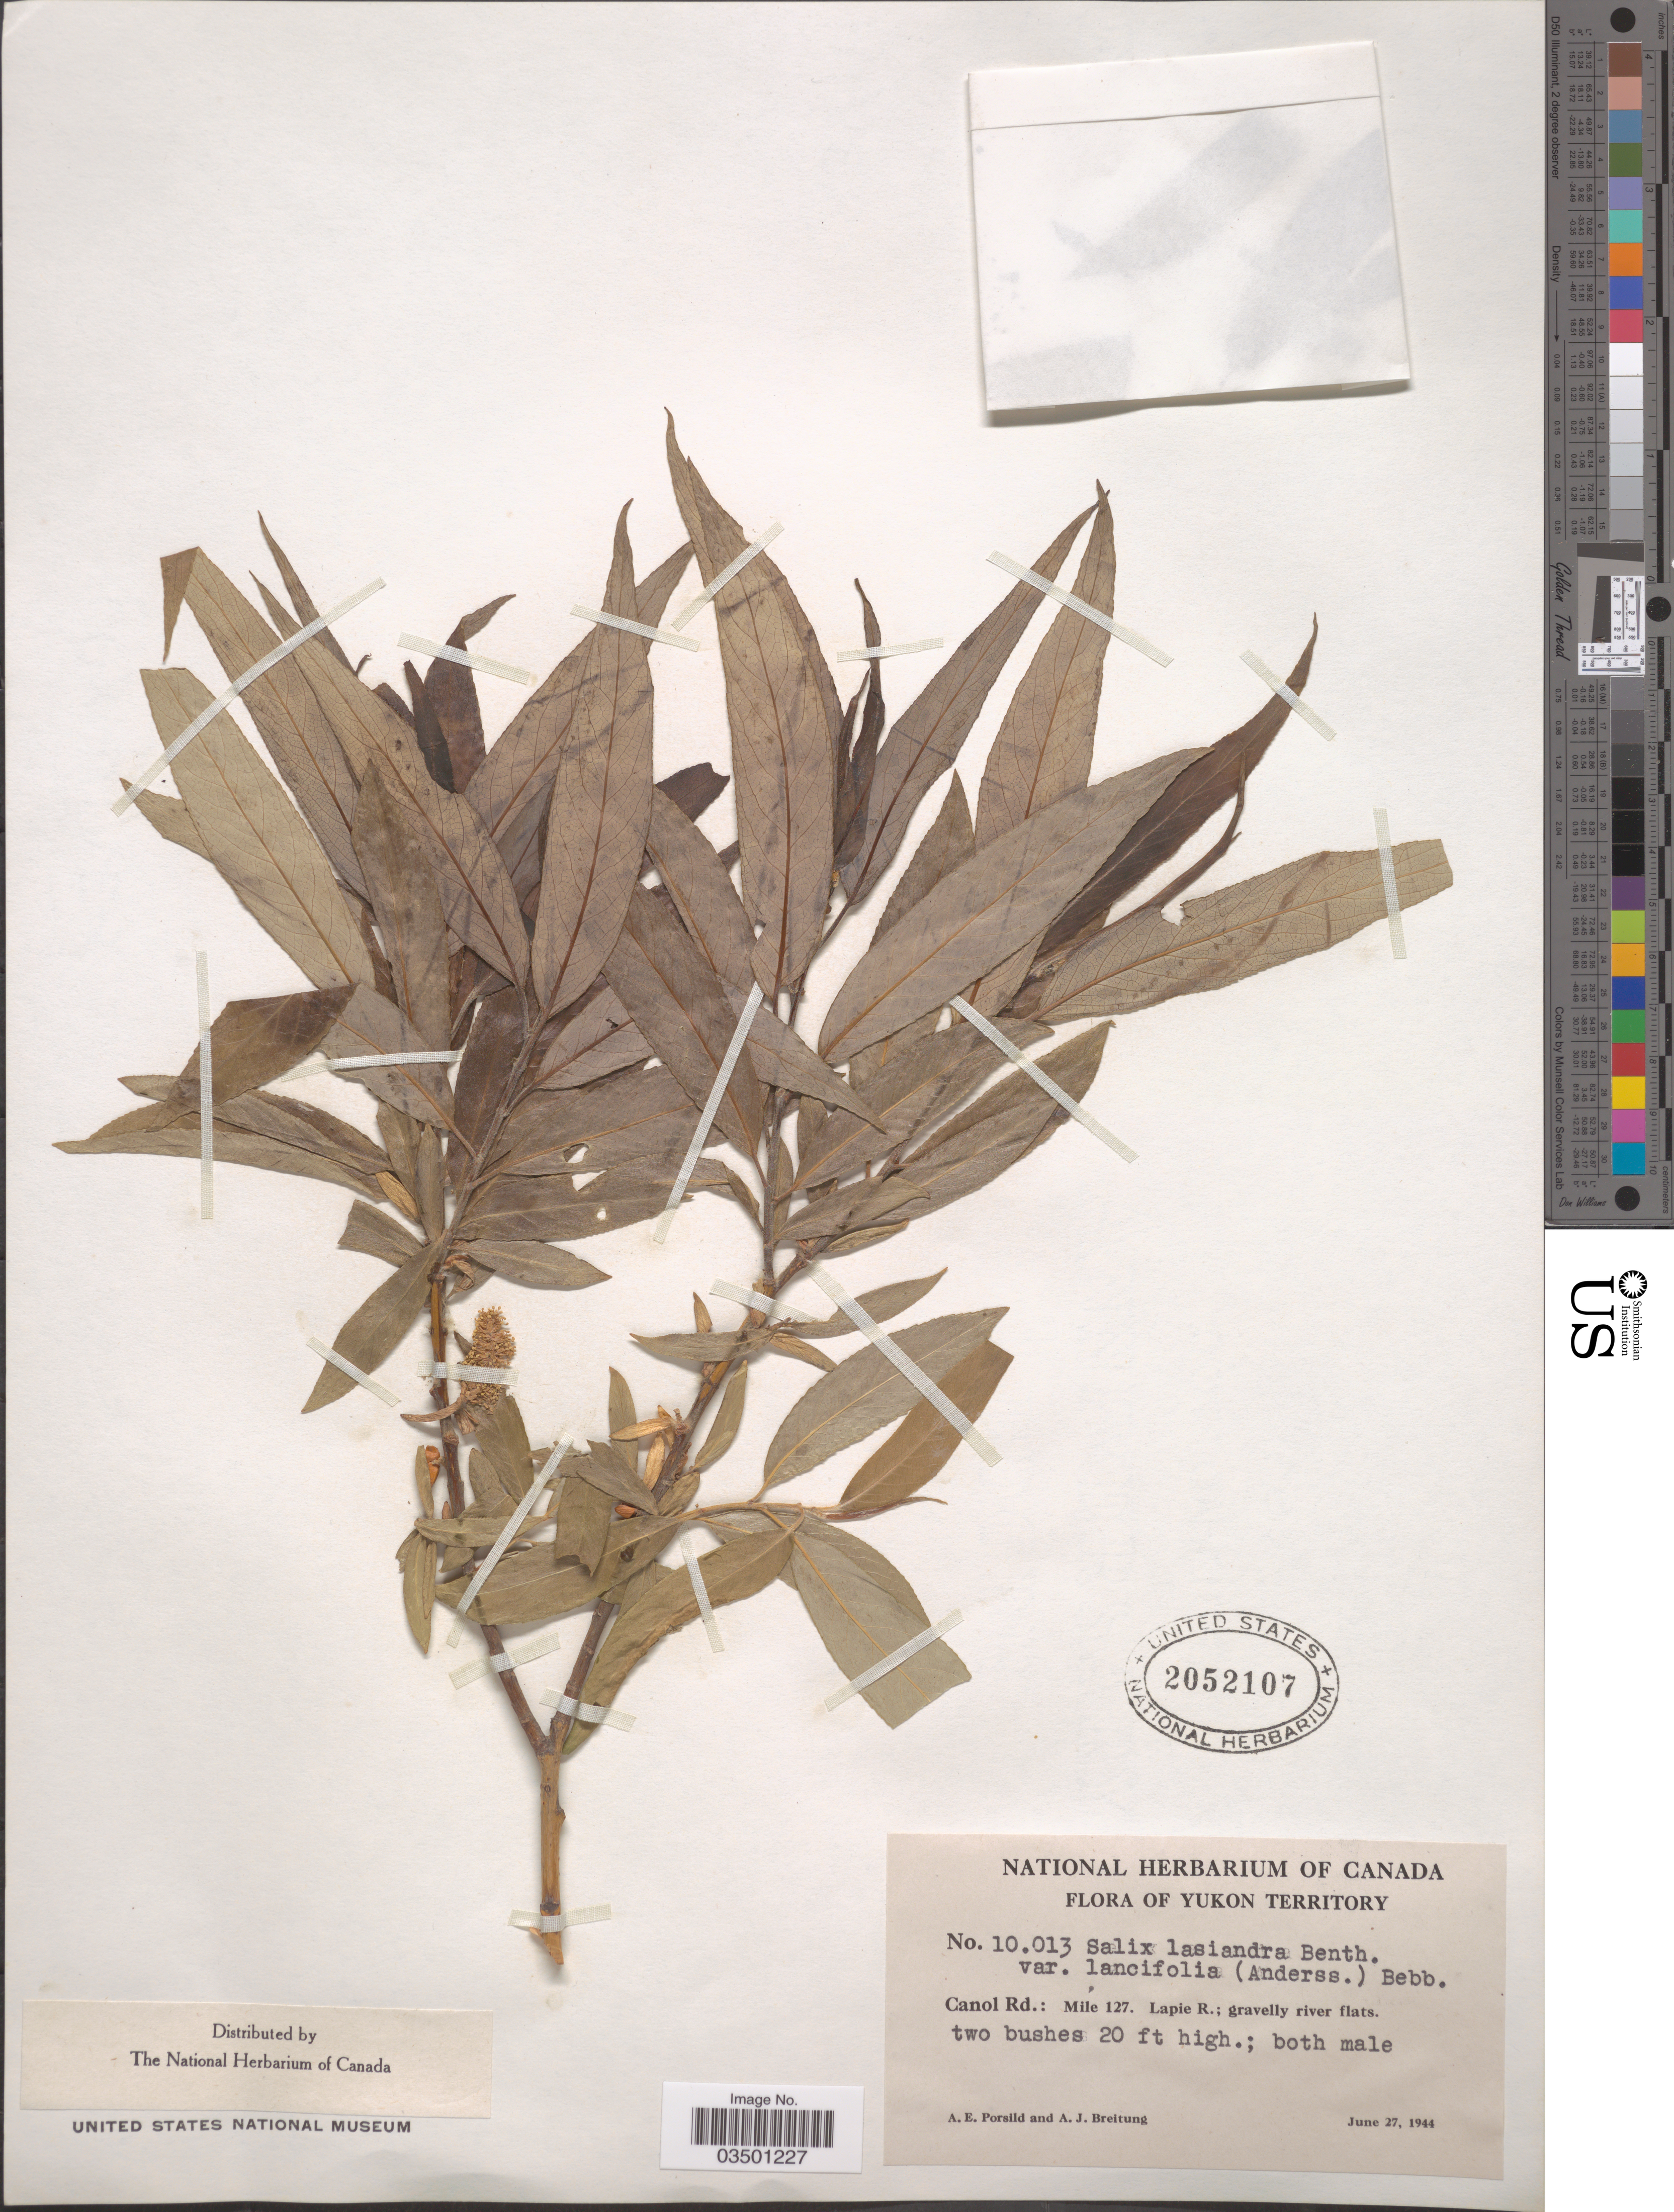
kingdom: Plantae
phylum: Tracheophyta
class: Magnoliopsida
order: Malpighiales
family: Salicaceae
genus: Salix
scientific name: Salix lasiandra var. lancifolia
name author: Bebb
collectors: A. E. Porsild & A. Breitung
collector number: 10013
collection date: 1944-06-27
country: Canada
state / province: Yukon Territory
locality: Canol Rd.: Mile 127. Lapie R.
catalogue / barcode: US 2052107